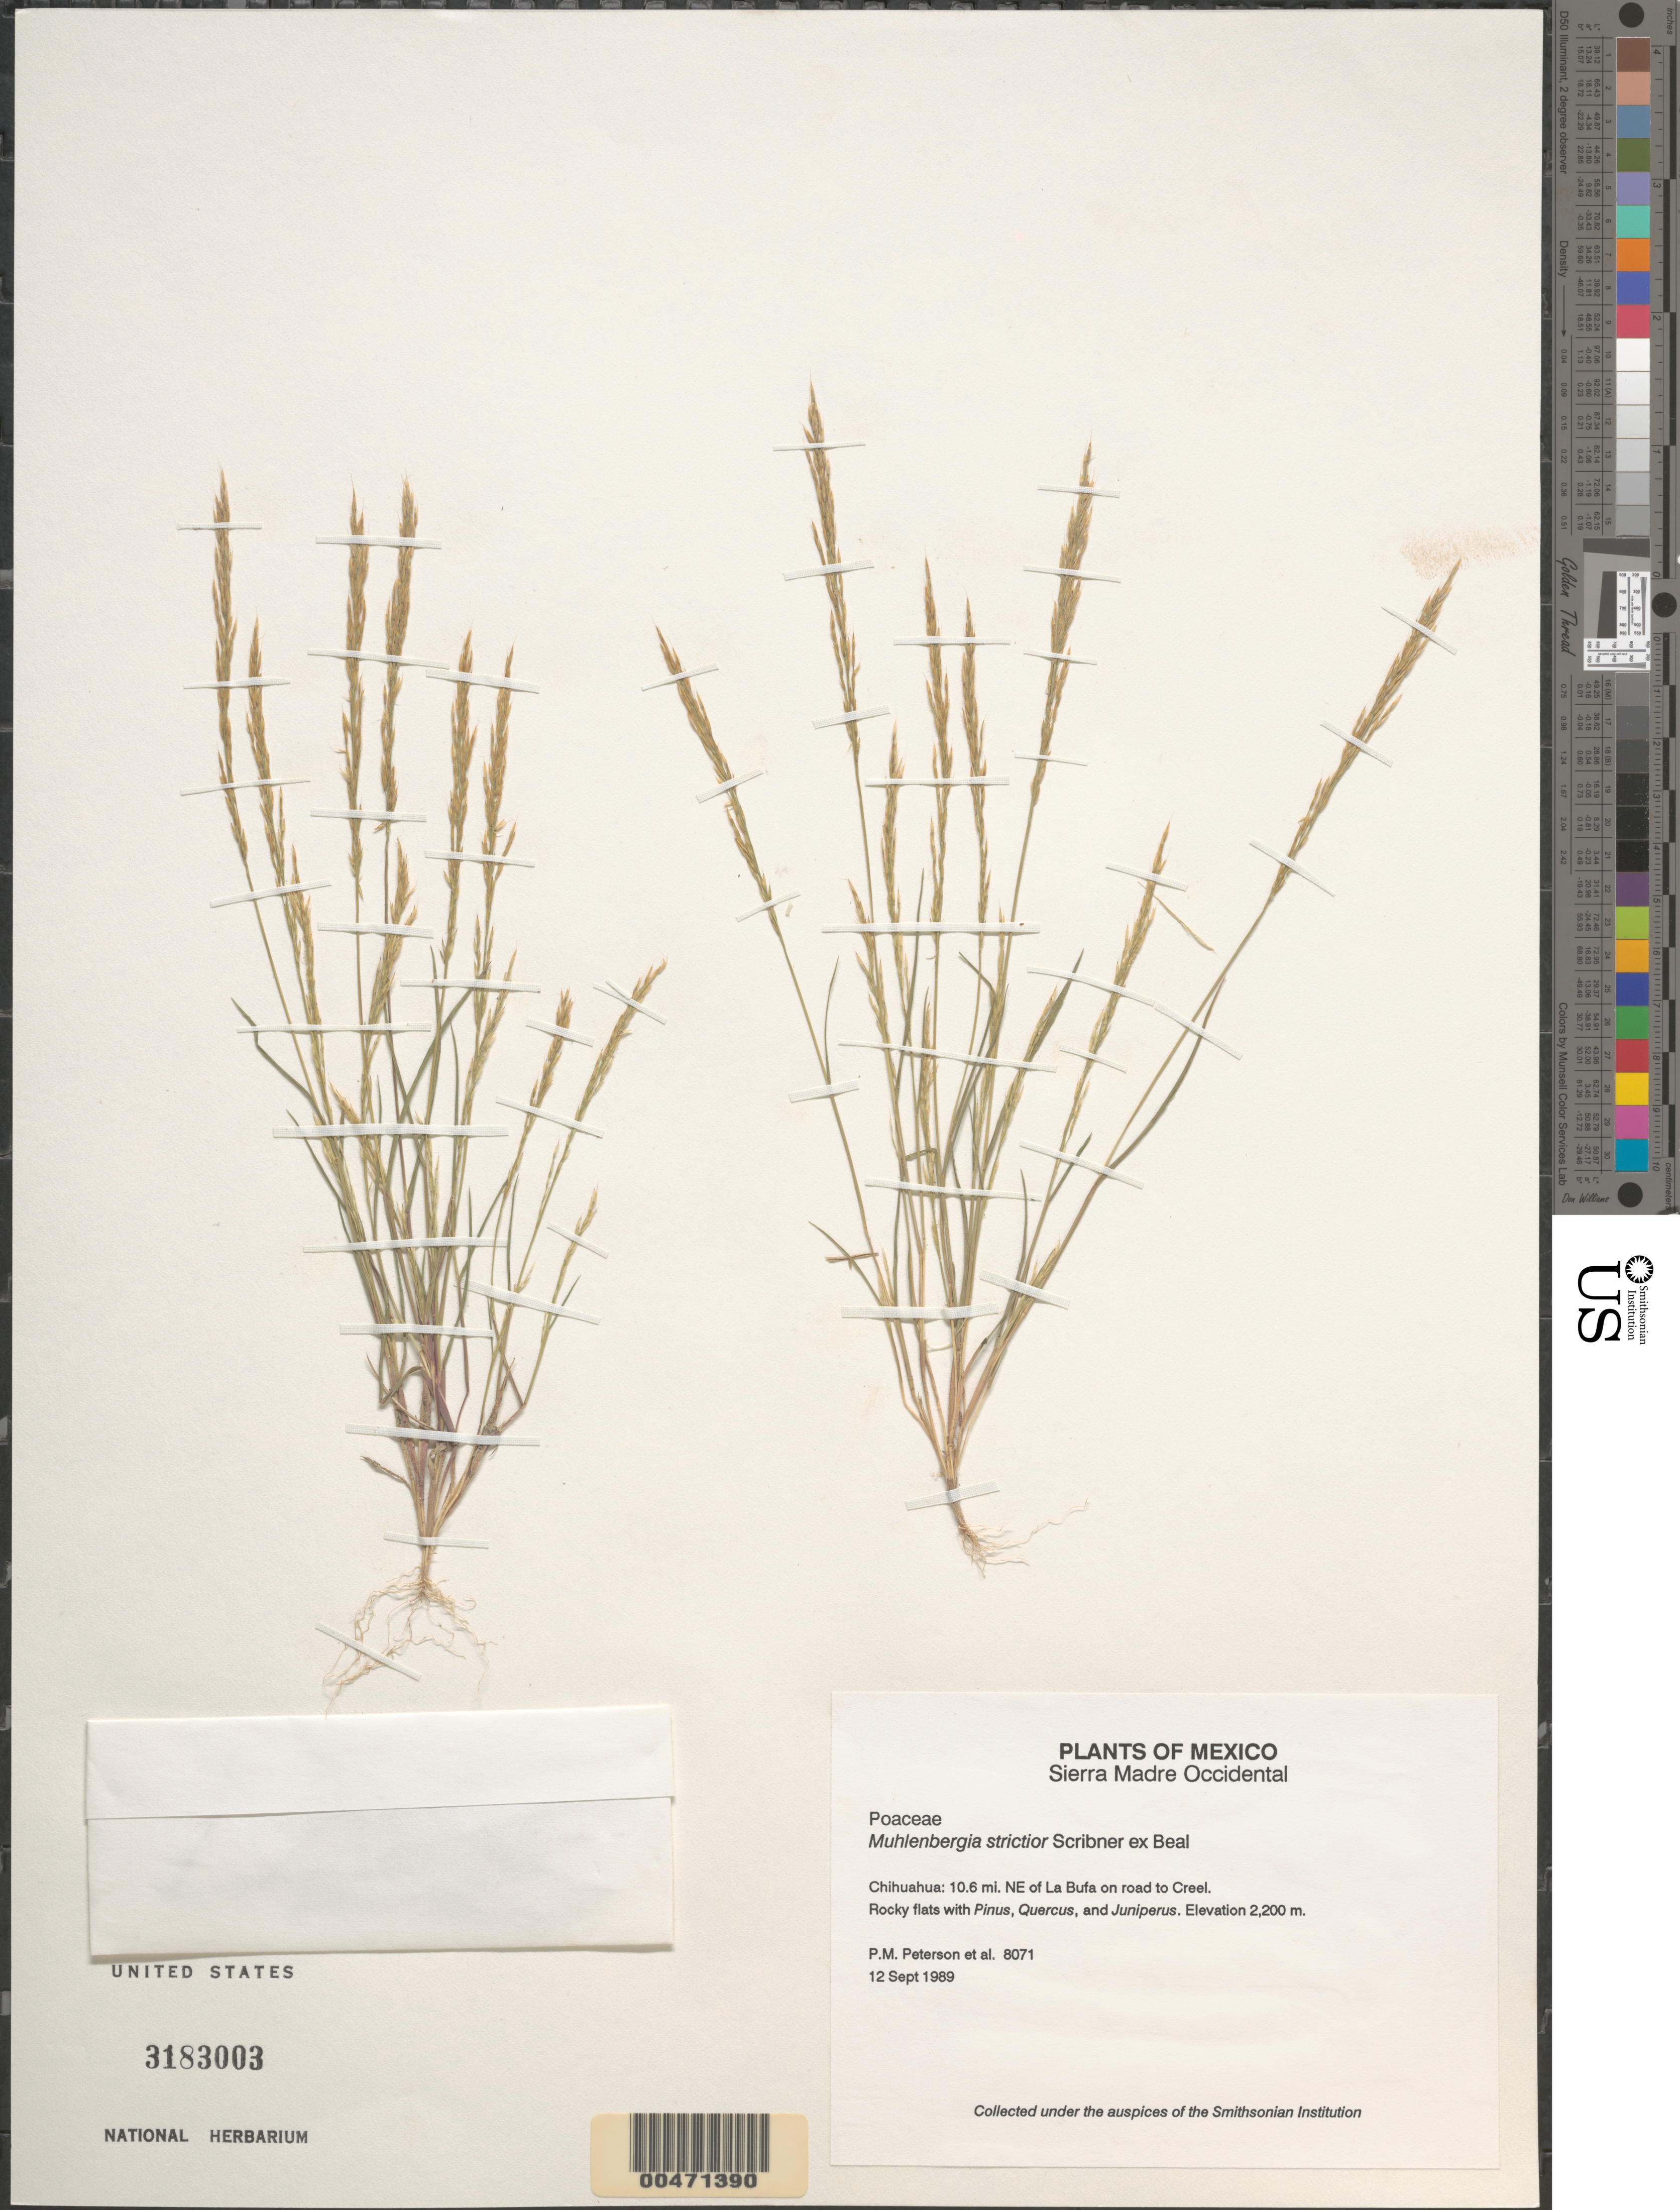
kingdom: Plantae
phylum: Tracheophyta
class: Liliopsida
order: Poales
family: Poaceae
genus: Muhlenbergia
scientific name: Muhlenbergia strictior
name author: Scribn. ex W.J. Beal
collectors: P. M. Peterson, C. R. Annable & Y. Herrera Arrieta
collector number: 08071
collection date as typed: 12 Sep 1989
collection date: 1989-09-12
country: Mexico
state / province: Chihuahua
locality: Sierra Madre Occidental, 10.6 mi. NE of La Bufa on road to Creel.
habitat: Rocky flats with Pinus, Quercus, and Juniperus.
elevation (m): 2200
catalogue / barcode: US 3183003